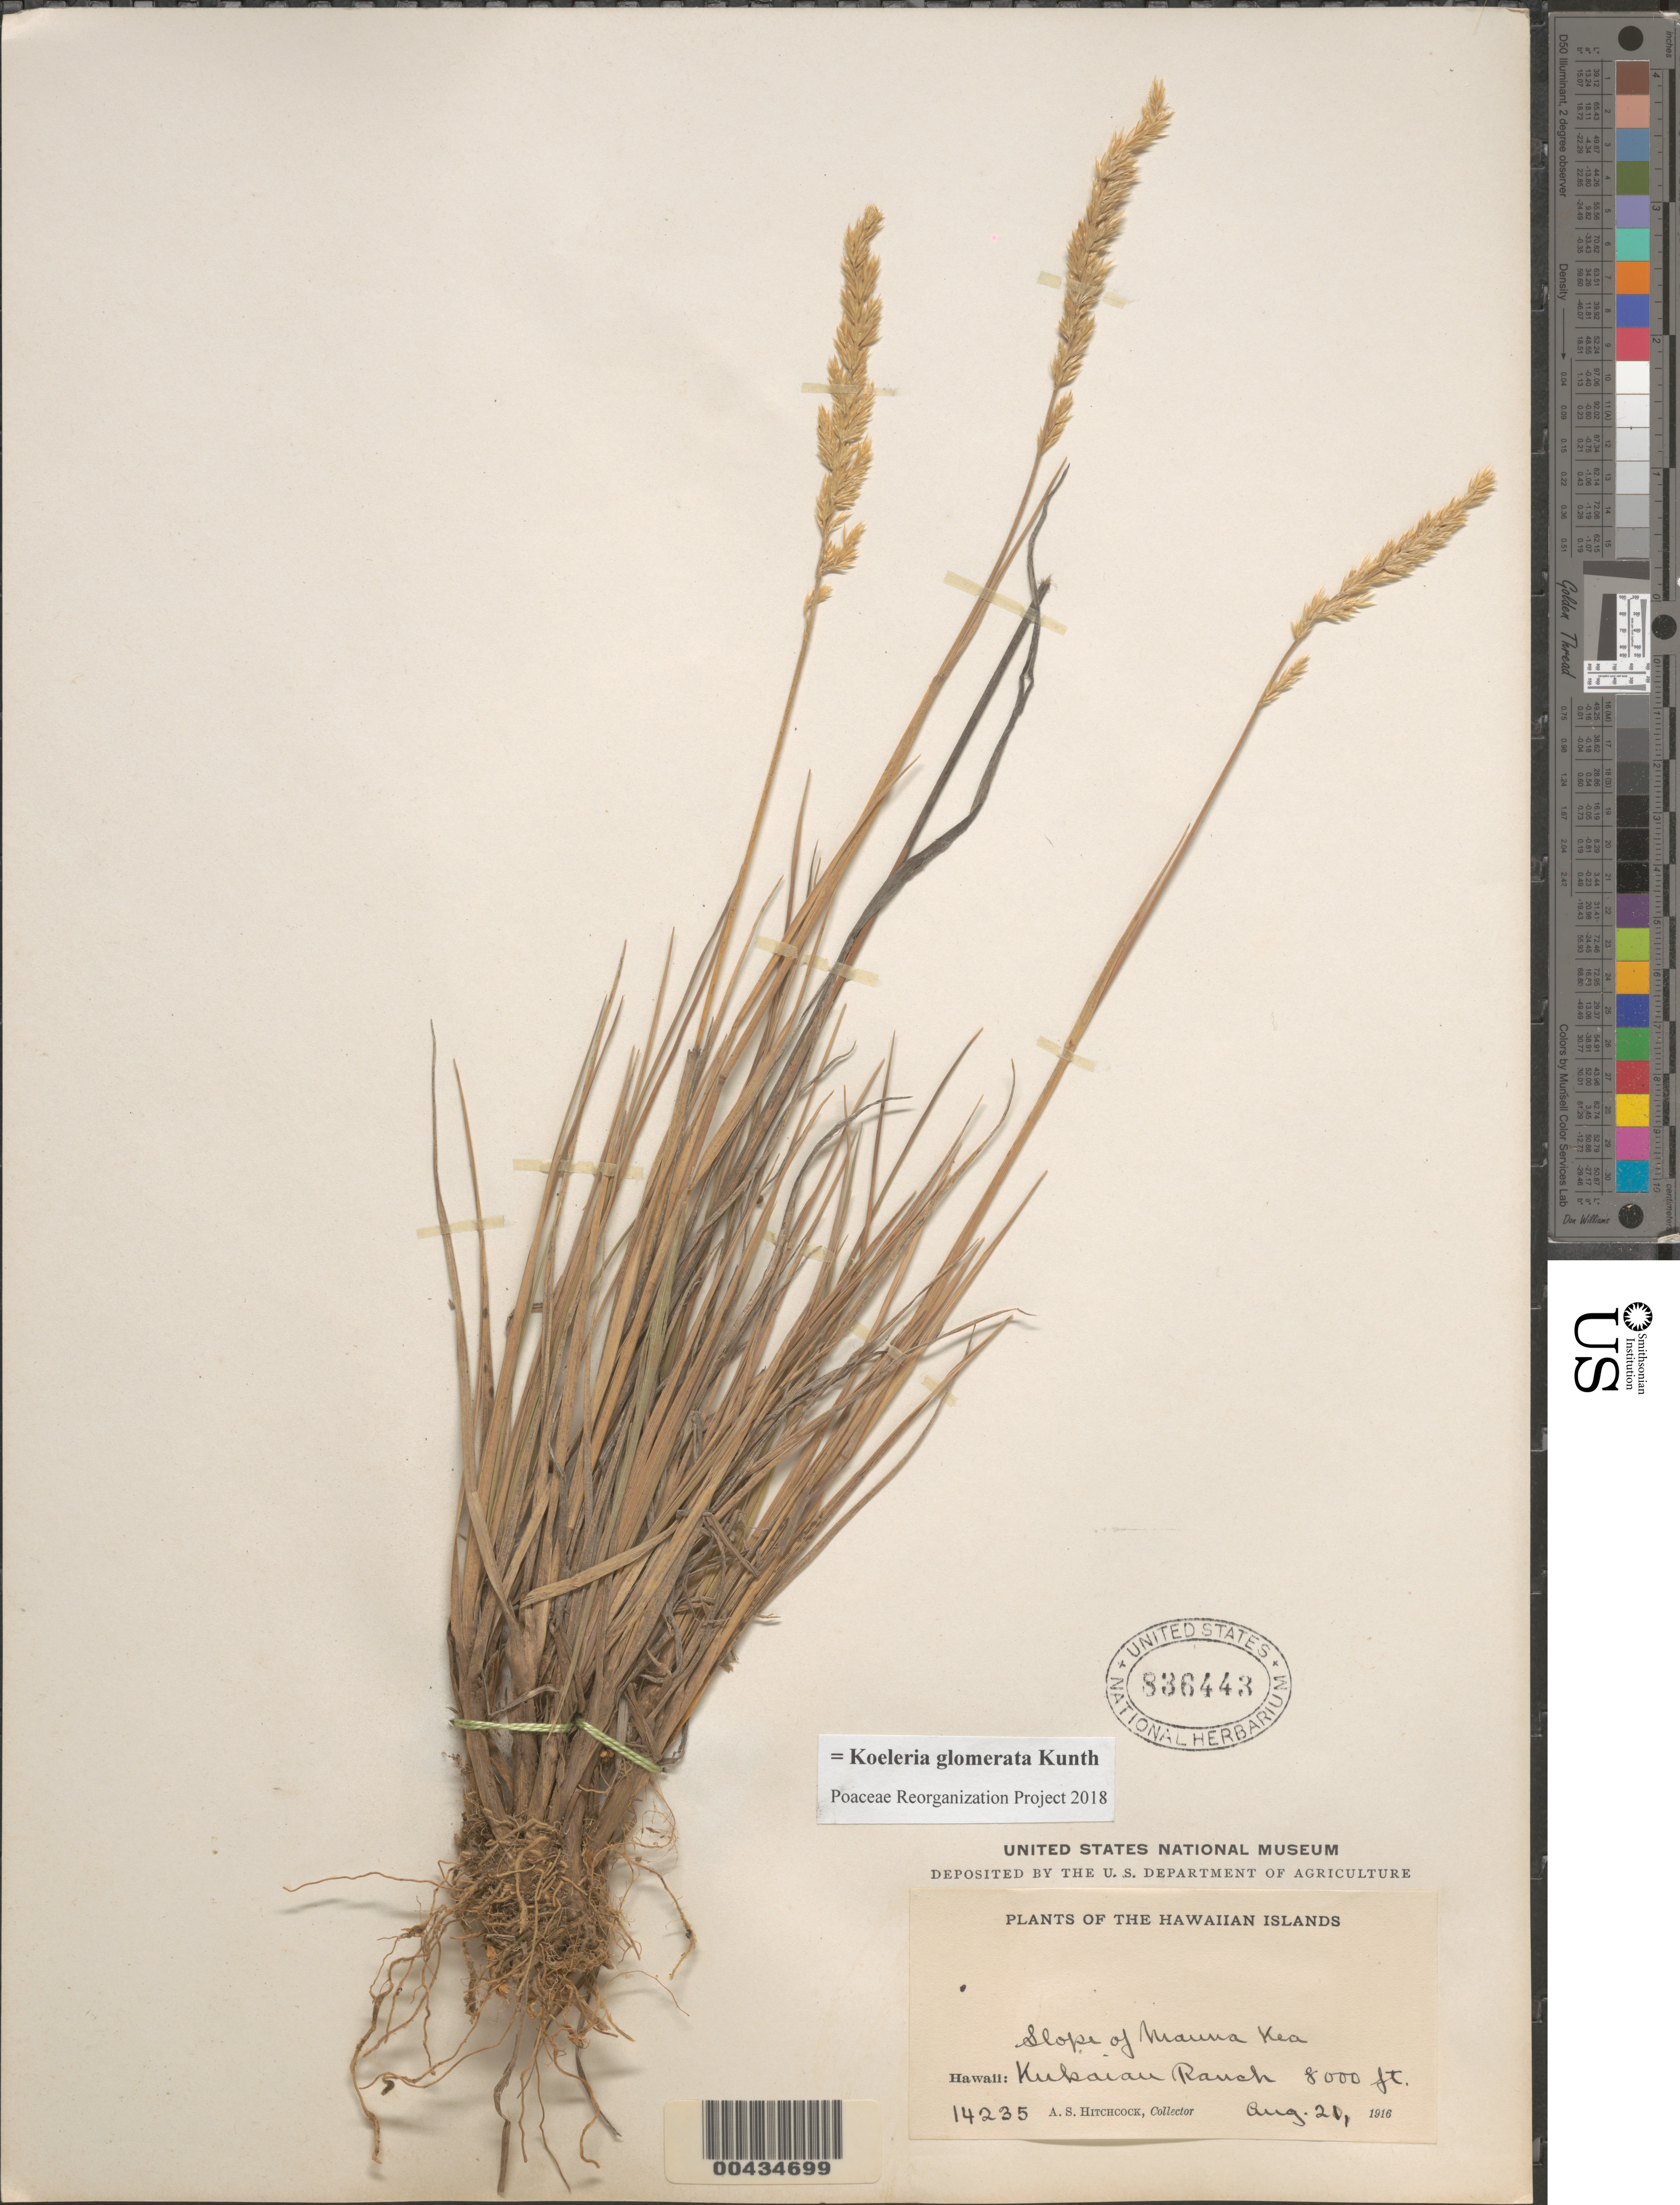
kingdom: Plantae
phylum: Tracheophyta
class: Liliopsida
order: Poales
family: Poaceae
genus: Koeleria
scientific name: Koeleria glomerata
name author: Kunth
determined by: Poaceae Reorganization Project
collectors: A. S. Hitchcock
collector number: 14235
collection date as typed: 20 Aug 1916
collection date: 1916-08-20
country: United States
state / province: Hawaii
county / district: Hawaii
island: Hawaii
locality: Kukaiau Ranch, slope of Mauna Kea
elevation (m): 2438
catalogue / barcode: US 836443